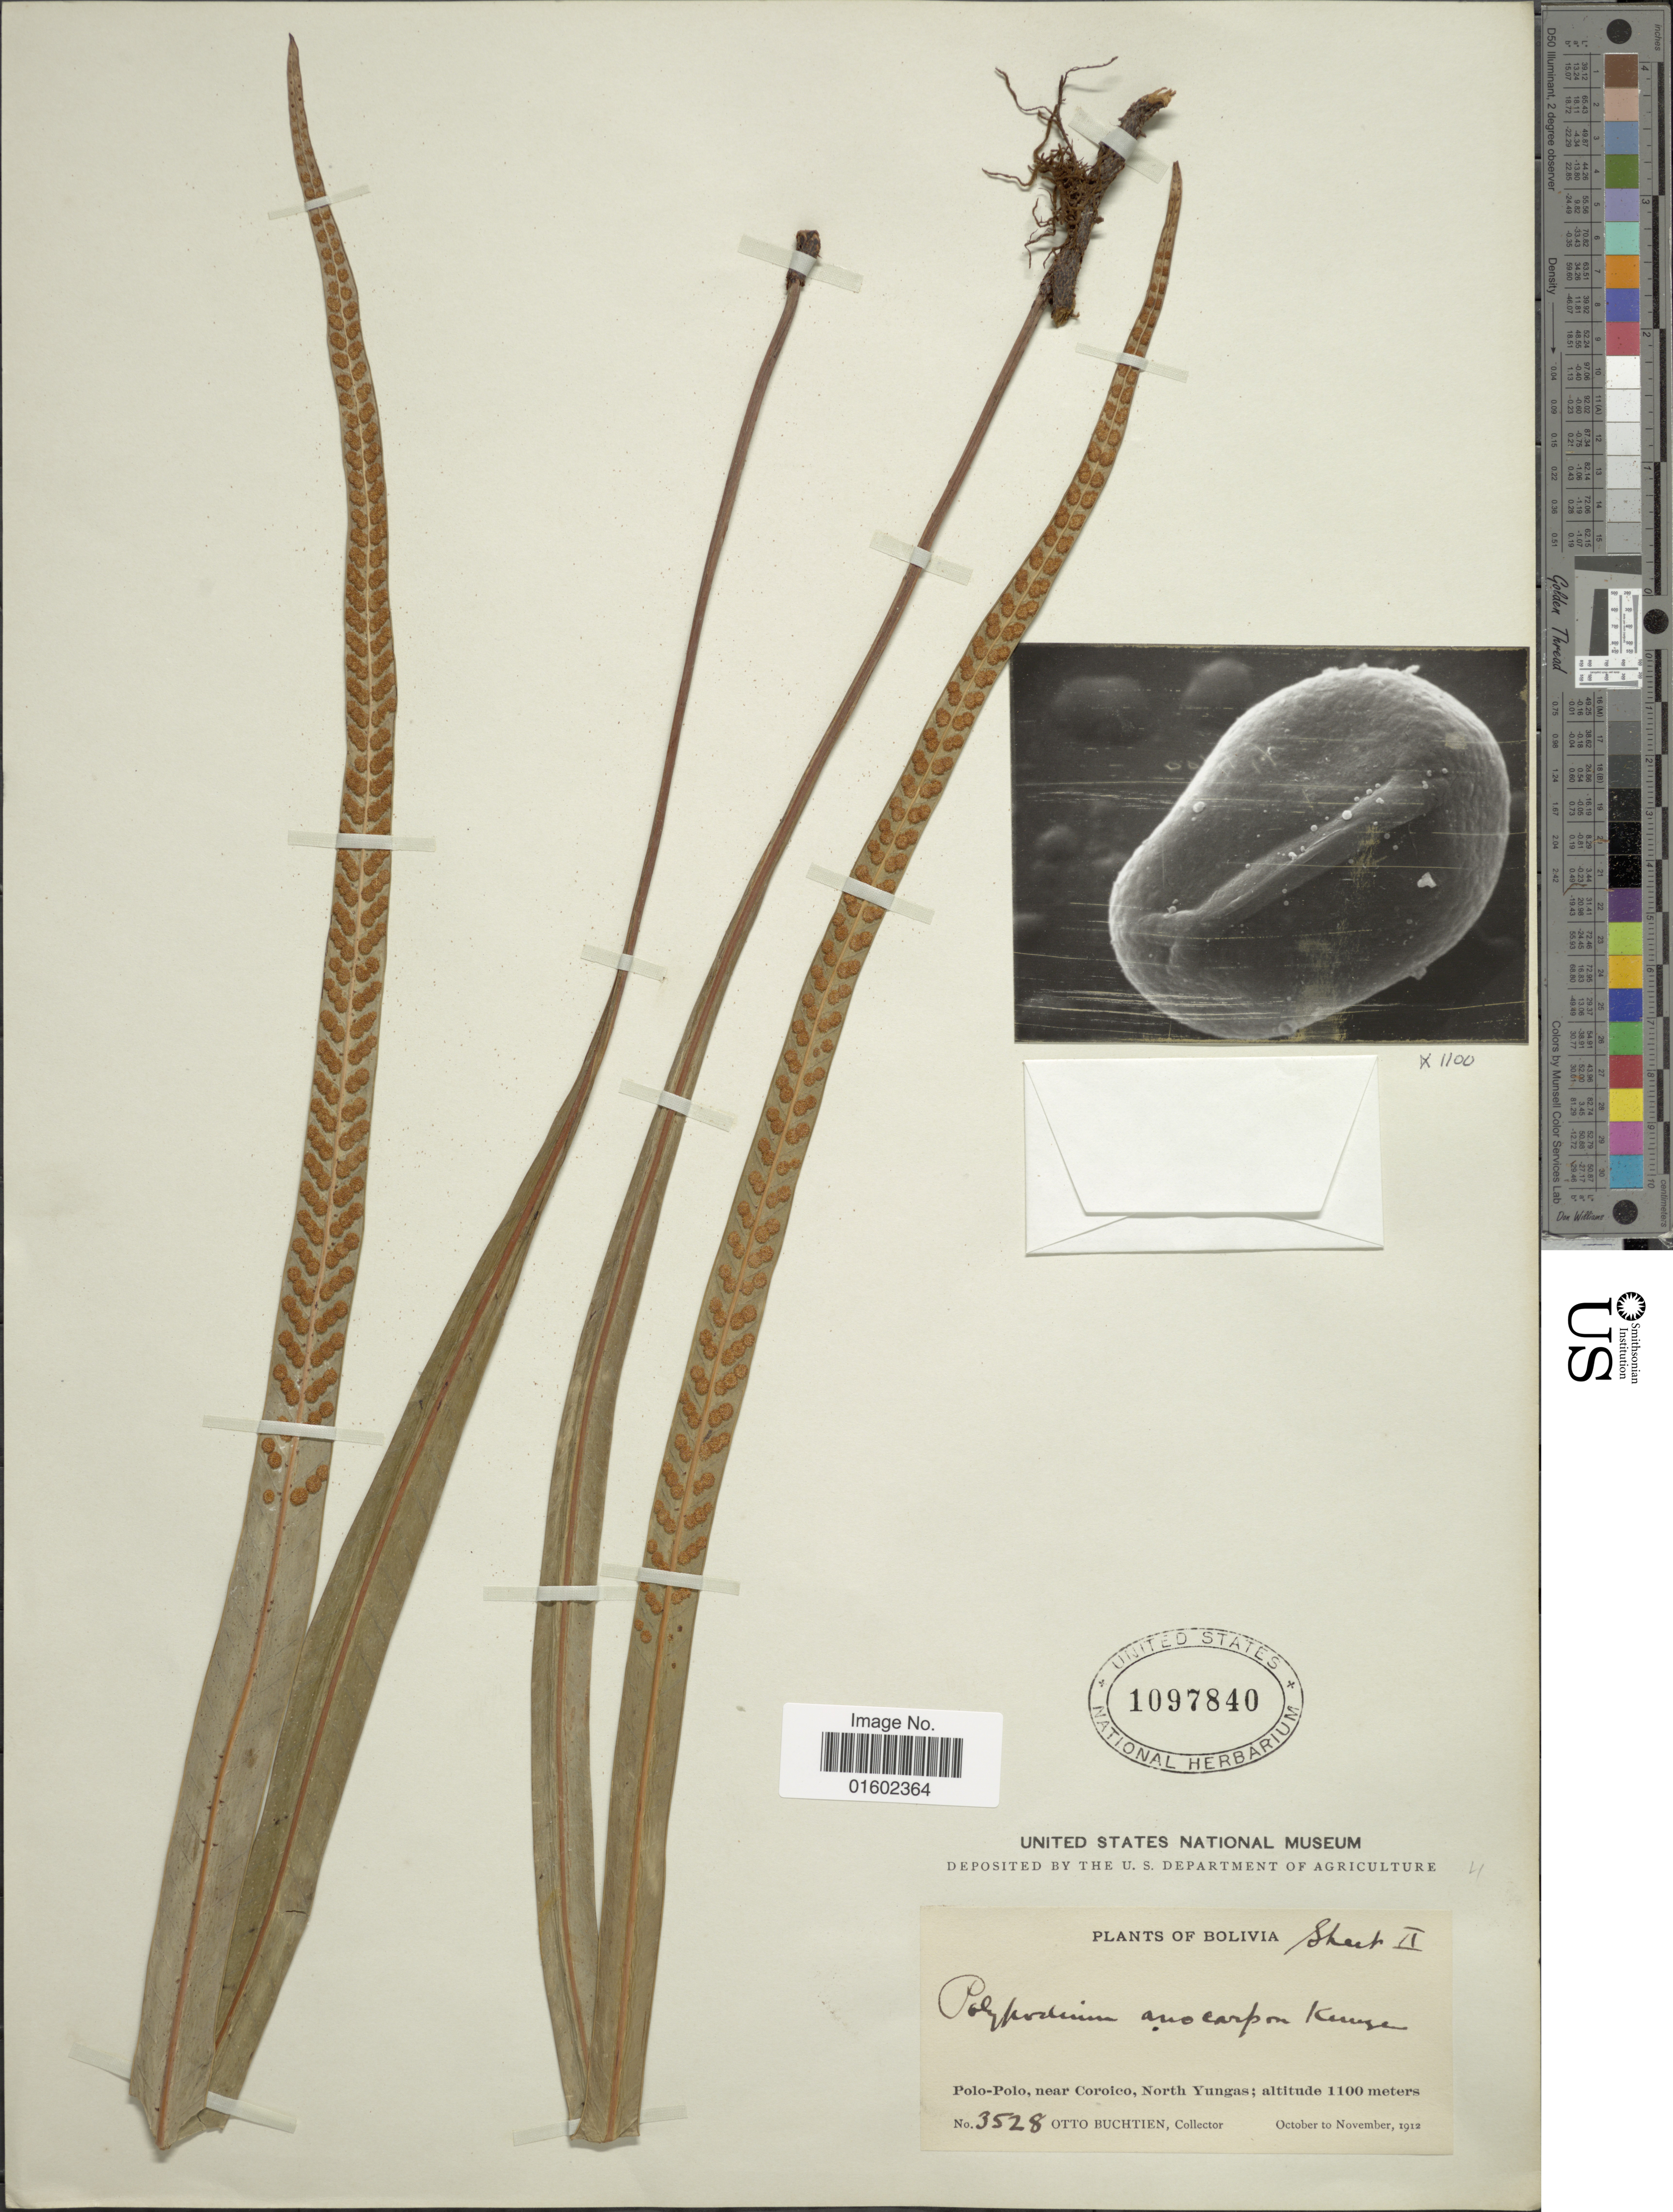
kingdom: Plantae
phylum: Tracheophyta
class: Polypodiopsida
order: Polypodiales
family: Polypodiaceae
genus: Niphidium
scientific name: Niphidium anocarpos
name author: (Kunze) Lellinger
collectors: O. Buchtien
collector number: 3528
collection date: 1912-10/1912-11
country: Bolivia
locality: Polo-polo, near Coroico, North yungas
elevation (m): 1100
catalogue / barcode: US 1097840